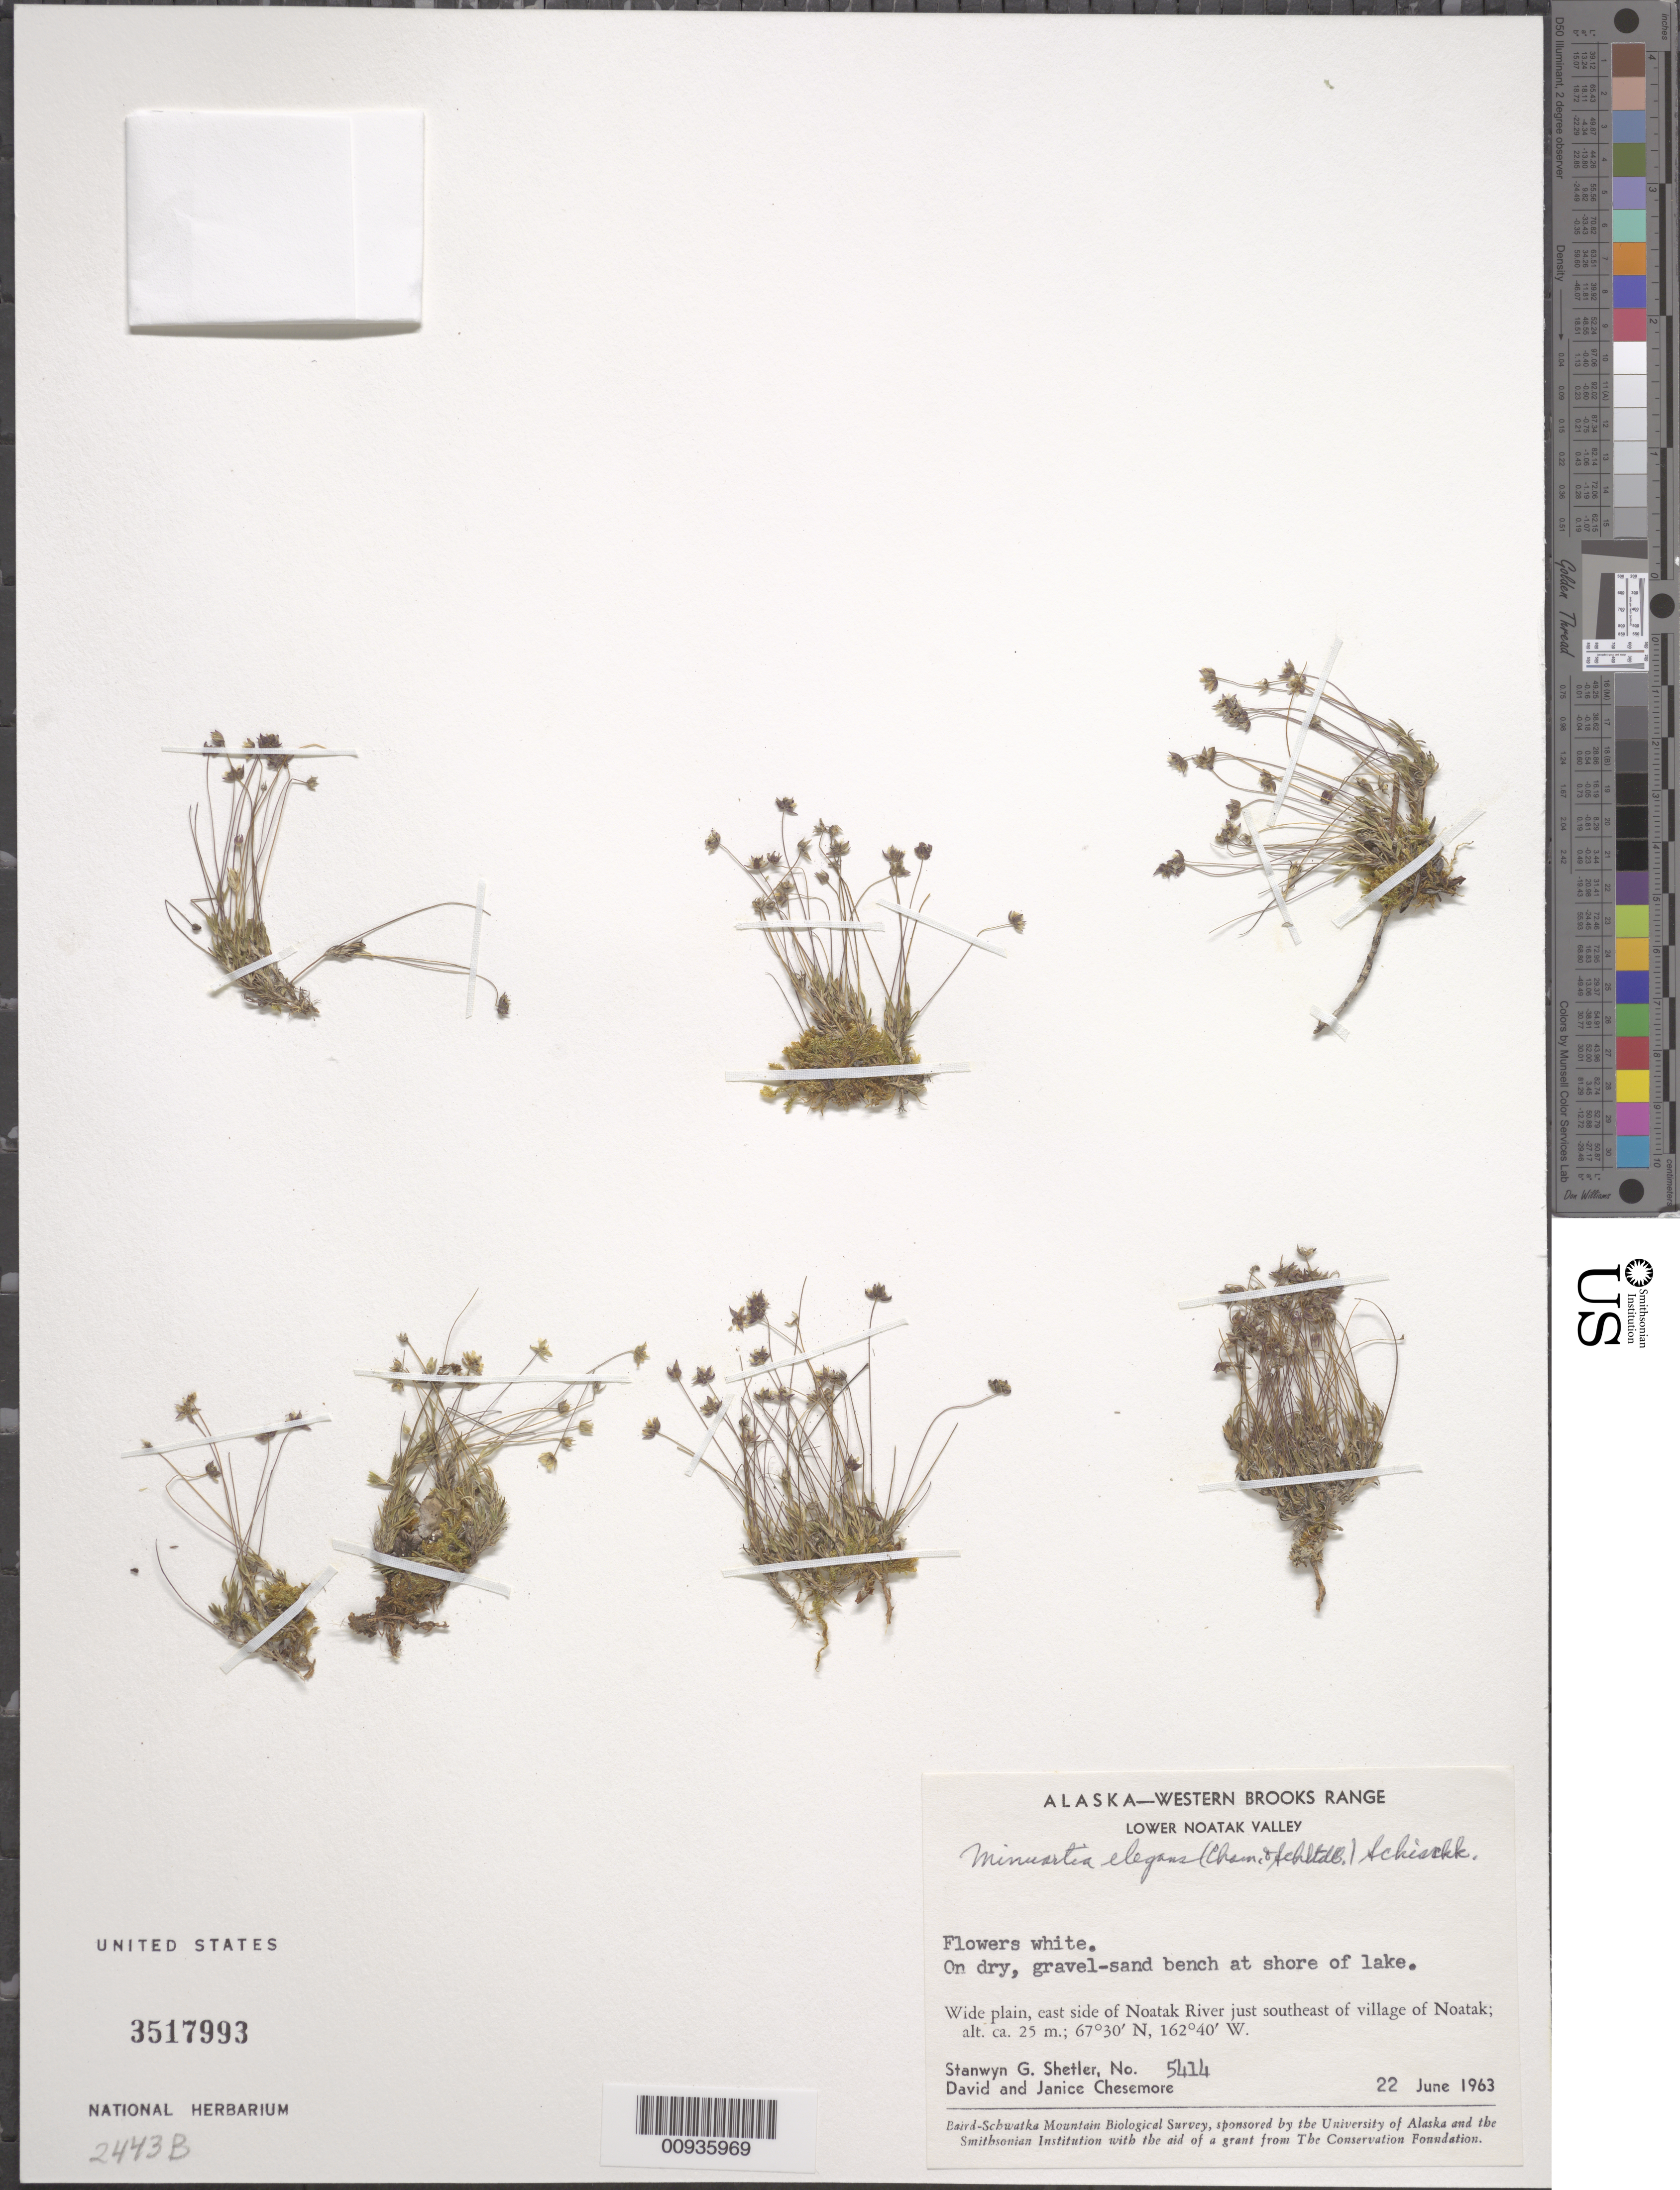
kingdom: Plantae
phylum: Tracheophyta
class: Magnoliopsida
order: Caryophyllales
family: Caryophyllaceae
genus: Minuartia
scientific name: Minuartia elegans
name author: (Cham. & Schltdl.) Schischk.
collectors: S. Shetler, D. Chesemore & J. Chesemore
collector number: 5414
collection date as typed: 22 Jun 1963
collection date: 1963-06-22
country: United States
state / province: Alaska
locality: East side of Noatak River just southeast of village of Noatak. Western Brooks Range, Lower Noatak Valley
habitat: Wide plain. On dry, gravel-sand bench at shore of lake.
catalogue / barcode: US 3517993